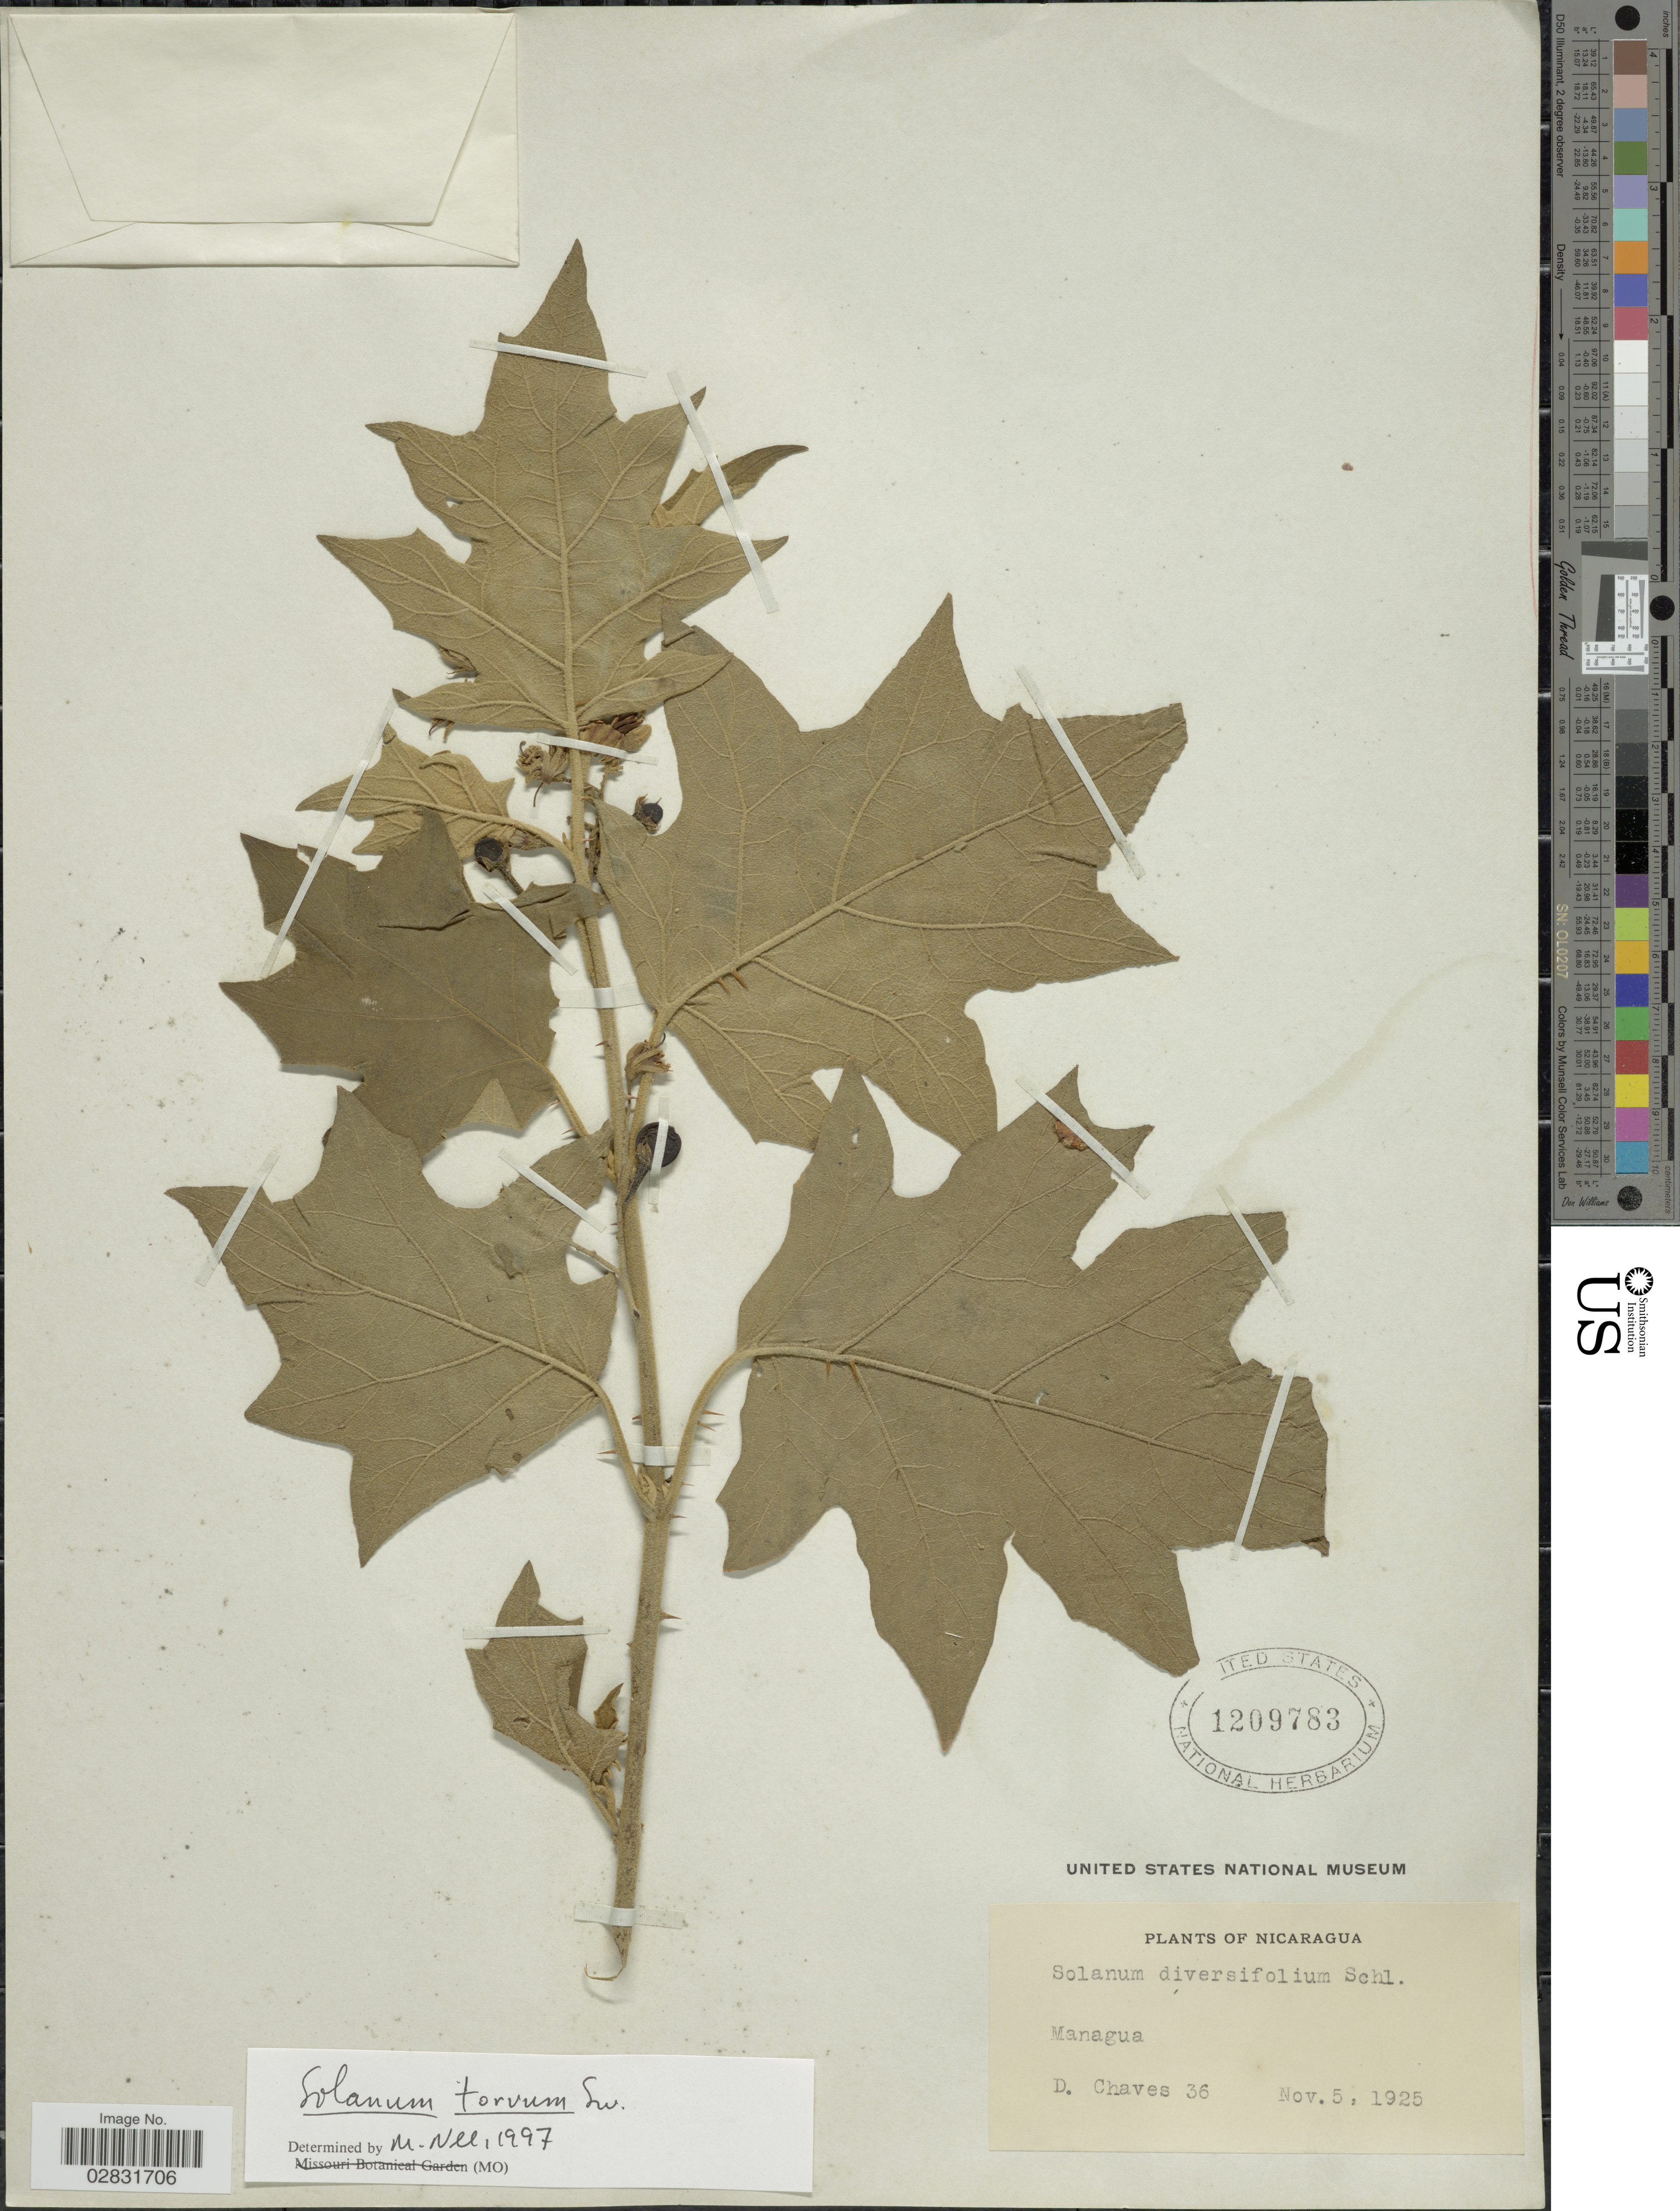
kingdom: Plantae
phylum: Tracheophyta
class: Magnoliopsida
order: Solanales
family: Solanaceae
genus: Solanum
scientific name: Solanum torvum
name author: Sw.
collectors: D. Chaves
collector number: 36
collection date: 1925-11-05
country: Nicaragua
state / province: Managua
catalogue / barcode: US 1209783